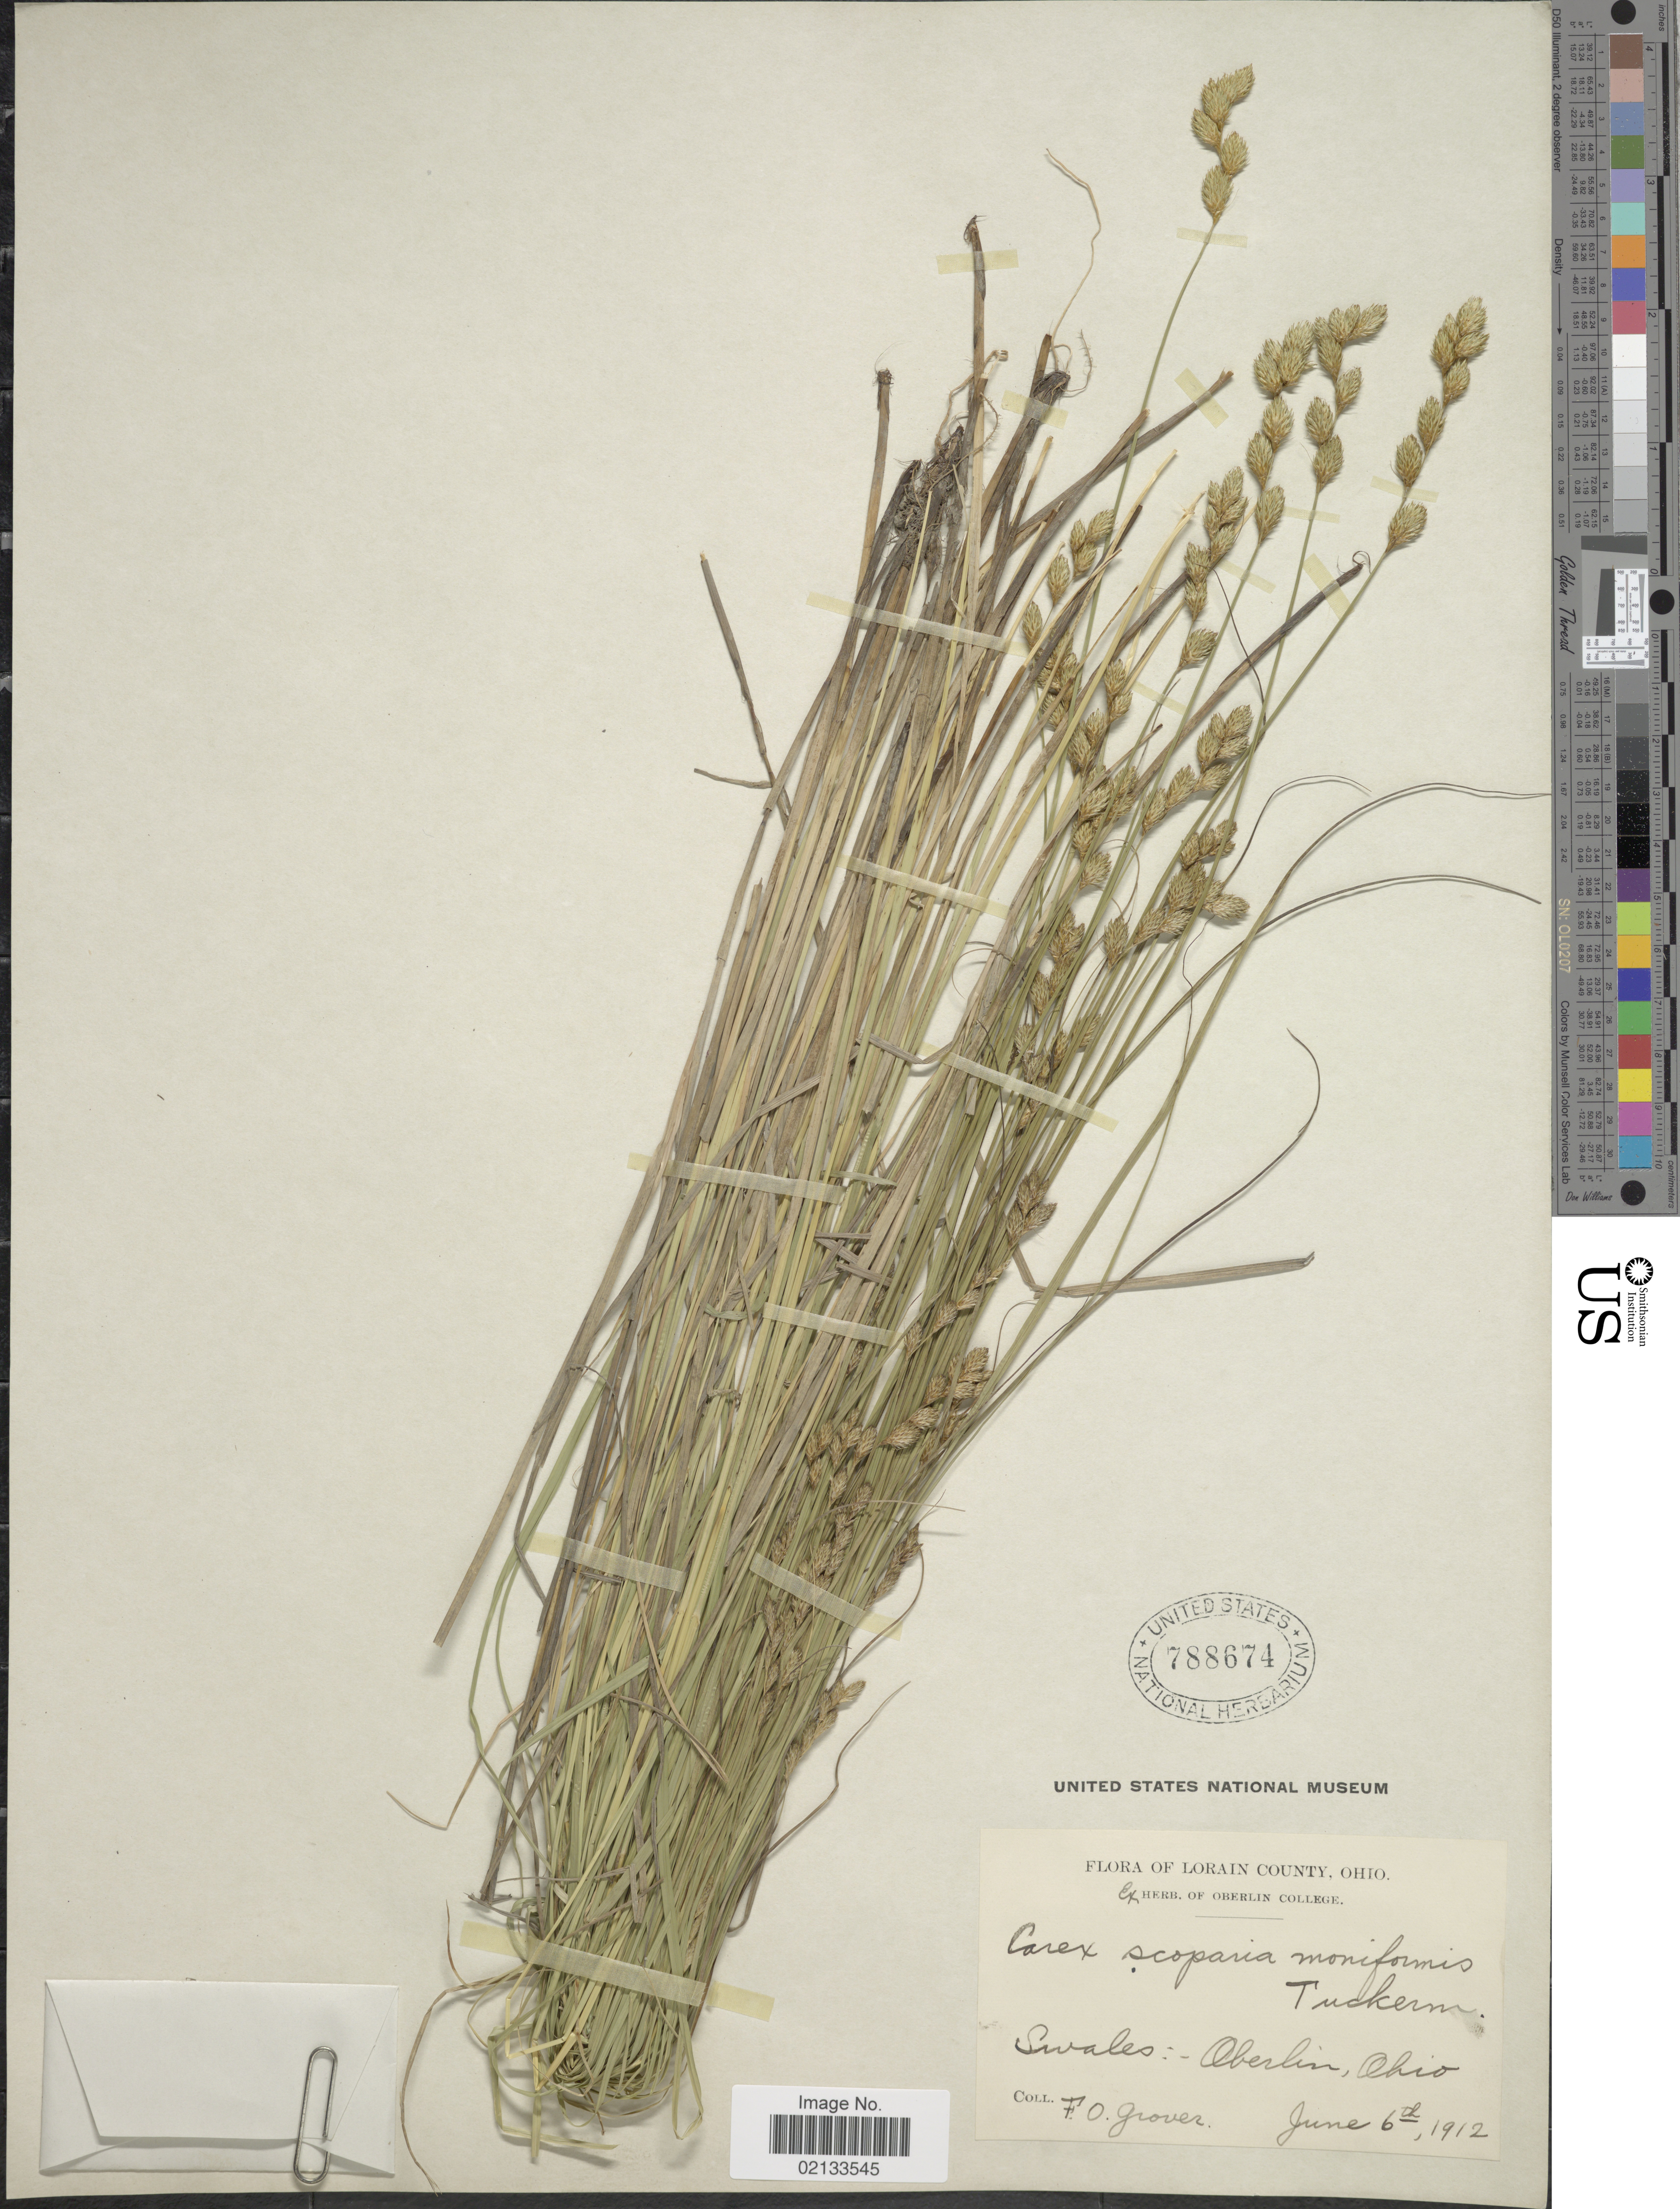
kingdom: Plantae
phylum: Tracheophyta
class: Liliopsida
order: Poales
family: Cyperaceae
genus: Carex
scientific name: Carex scoparia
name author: Schkuhr ex Willd.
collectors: F. Grover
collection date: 1912-06-06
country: United States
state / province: Ohio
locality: Lorain County, Swales - Oberlin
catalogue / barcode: US 788674